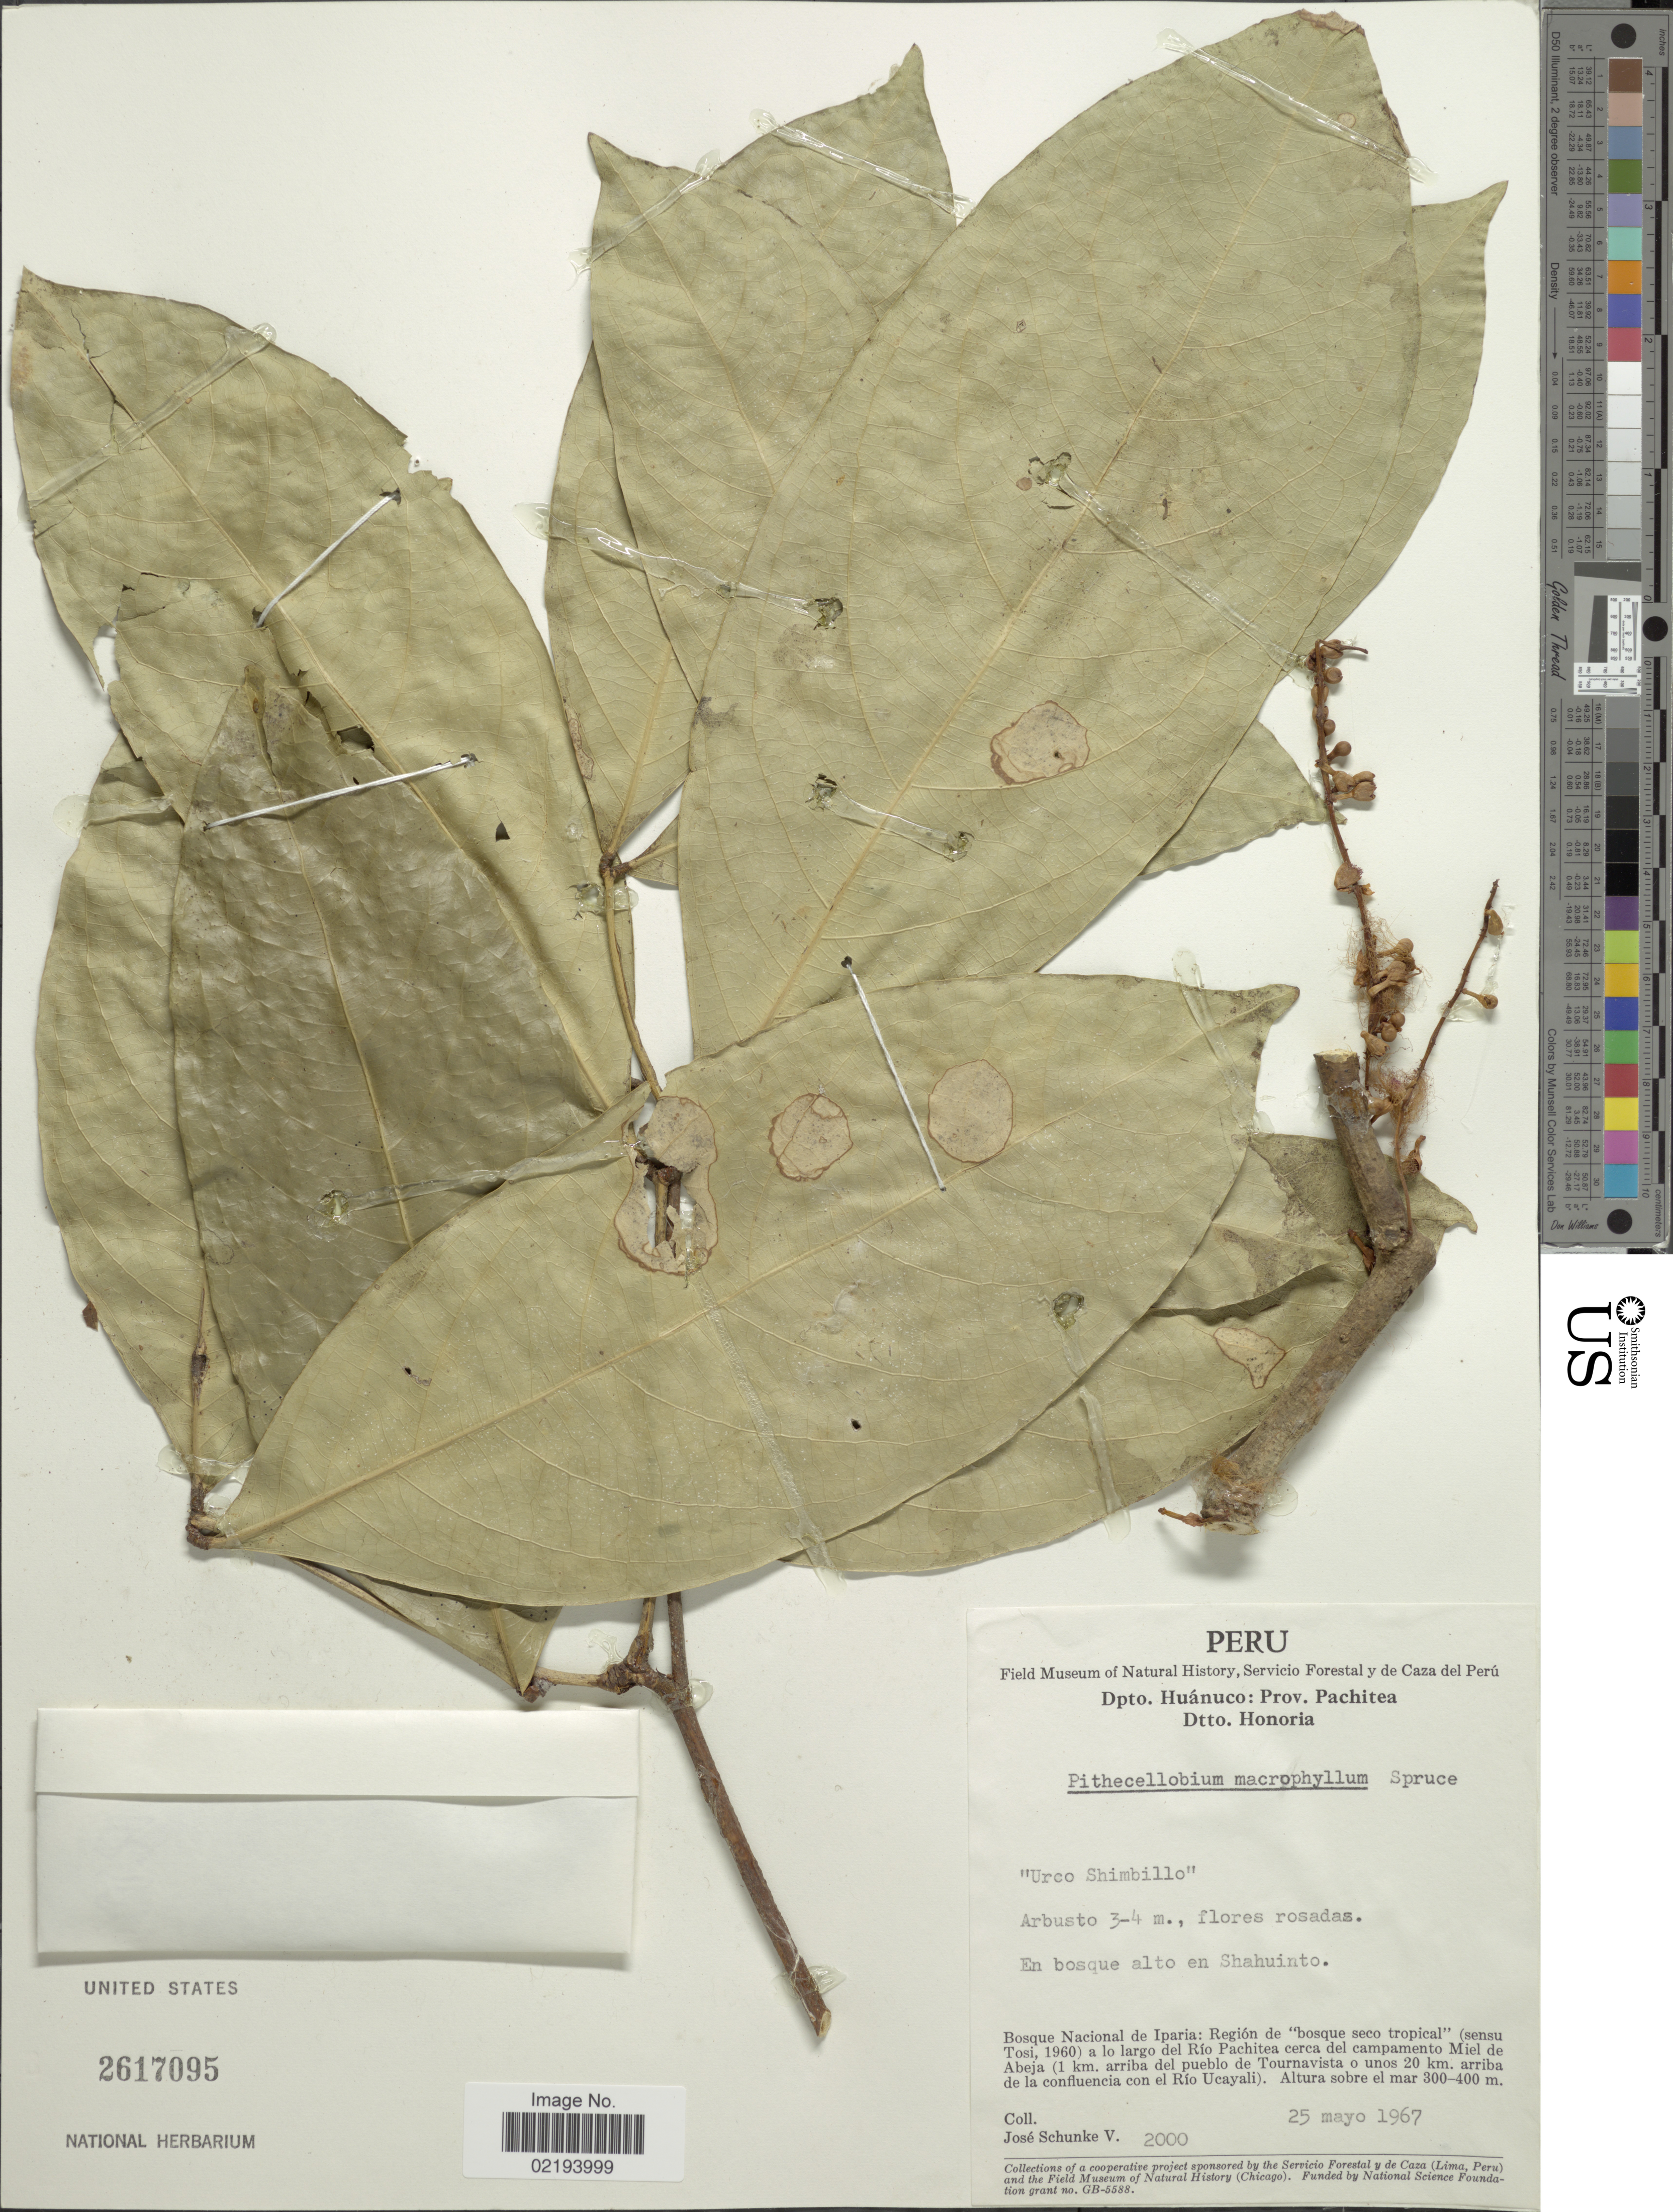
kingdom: Plantae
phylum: Tracheophyta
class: Magnoliopsida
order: Fabales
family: Fabaceae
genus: Zygia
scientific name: Zygia coccinea var. macrophylla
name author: (Benth.) Barneby & J.W. Grimes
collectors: J. Schunke Vigo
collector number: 2000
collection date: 1967-05-25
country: Peru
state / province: Huánuco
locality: Dpto. Huánuco: Prov. Pachitea, Dtto. Honoria, 'Urco Shimbillo', En bosque alto en Shahuinto, Bosque Nacional de Iparia: Región de 'bosque seco tropical' (sensu Tosi, 1960) a lo largo del Río Pachitea cerca del campamento Miel de Abeja (1 km arriba del pueblo de Tournavista o unos 20 km arriba de la confluencia con el Río Ucayali)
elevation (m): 300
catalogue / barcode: US 2617095